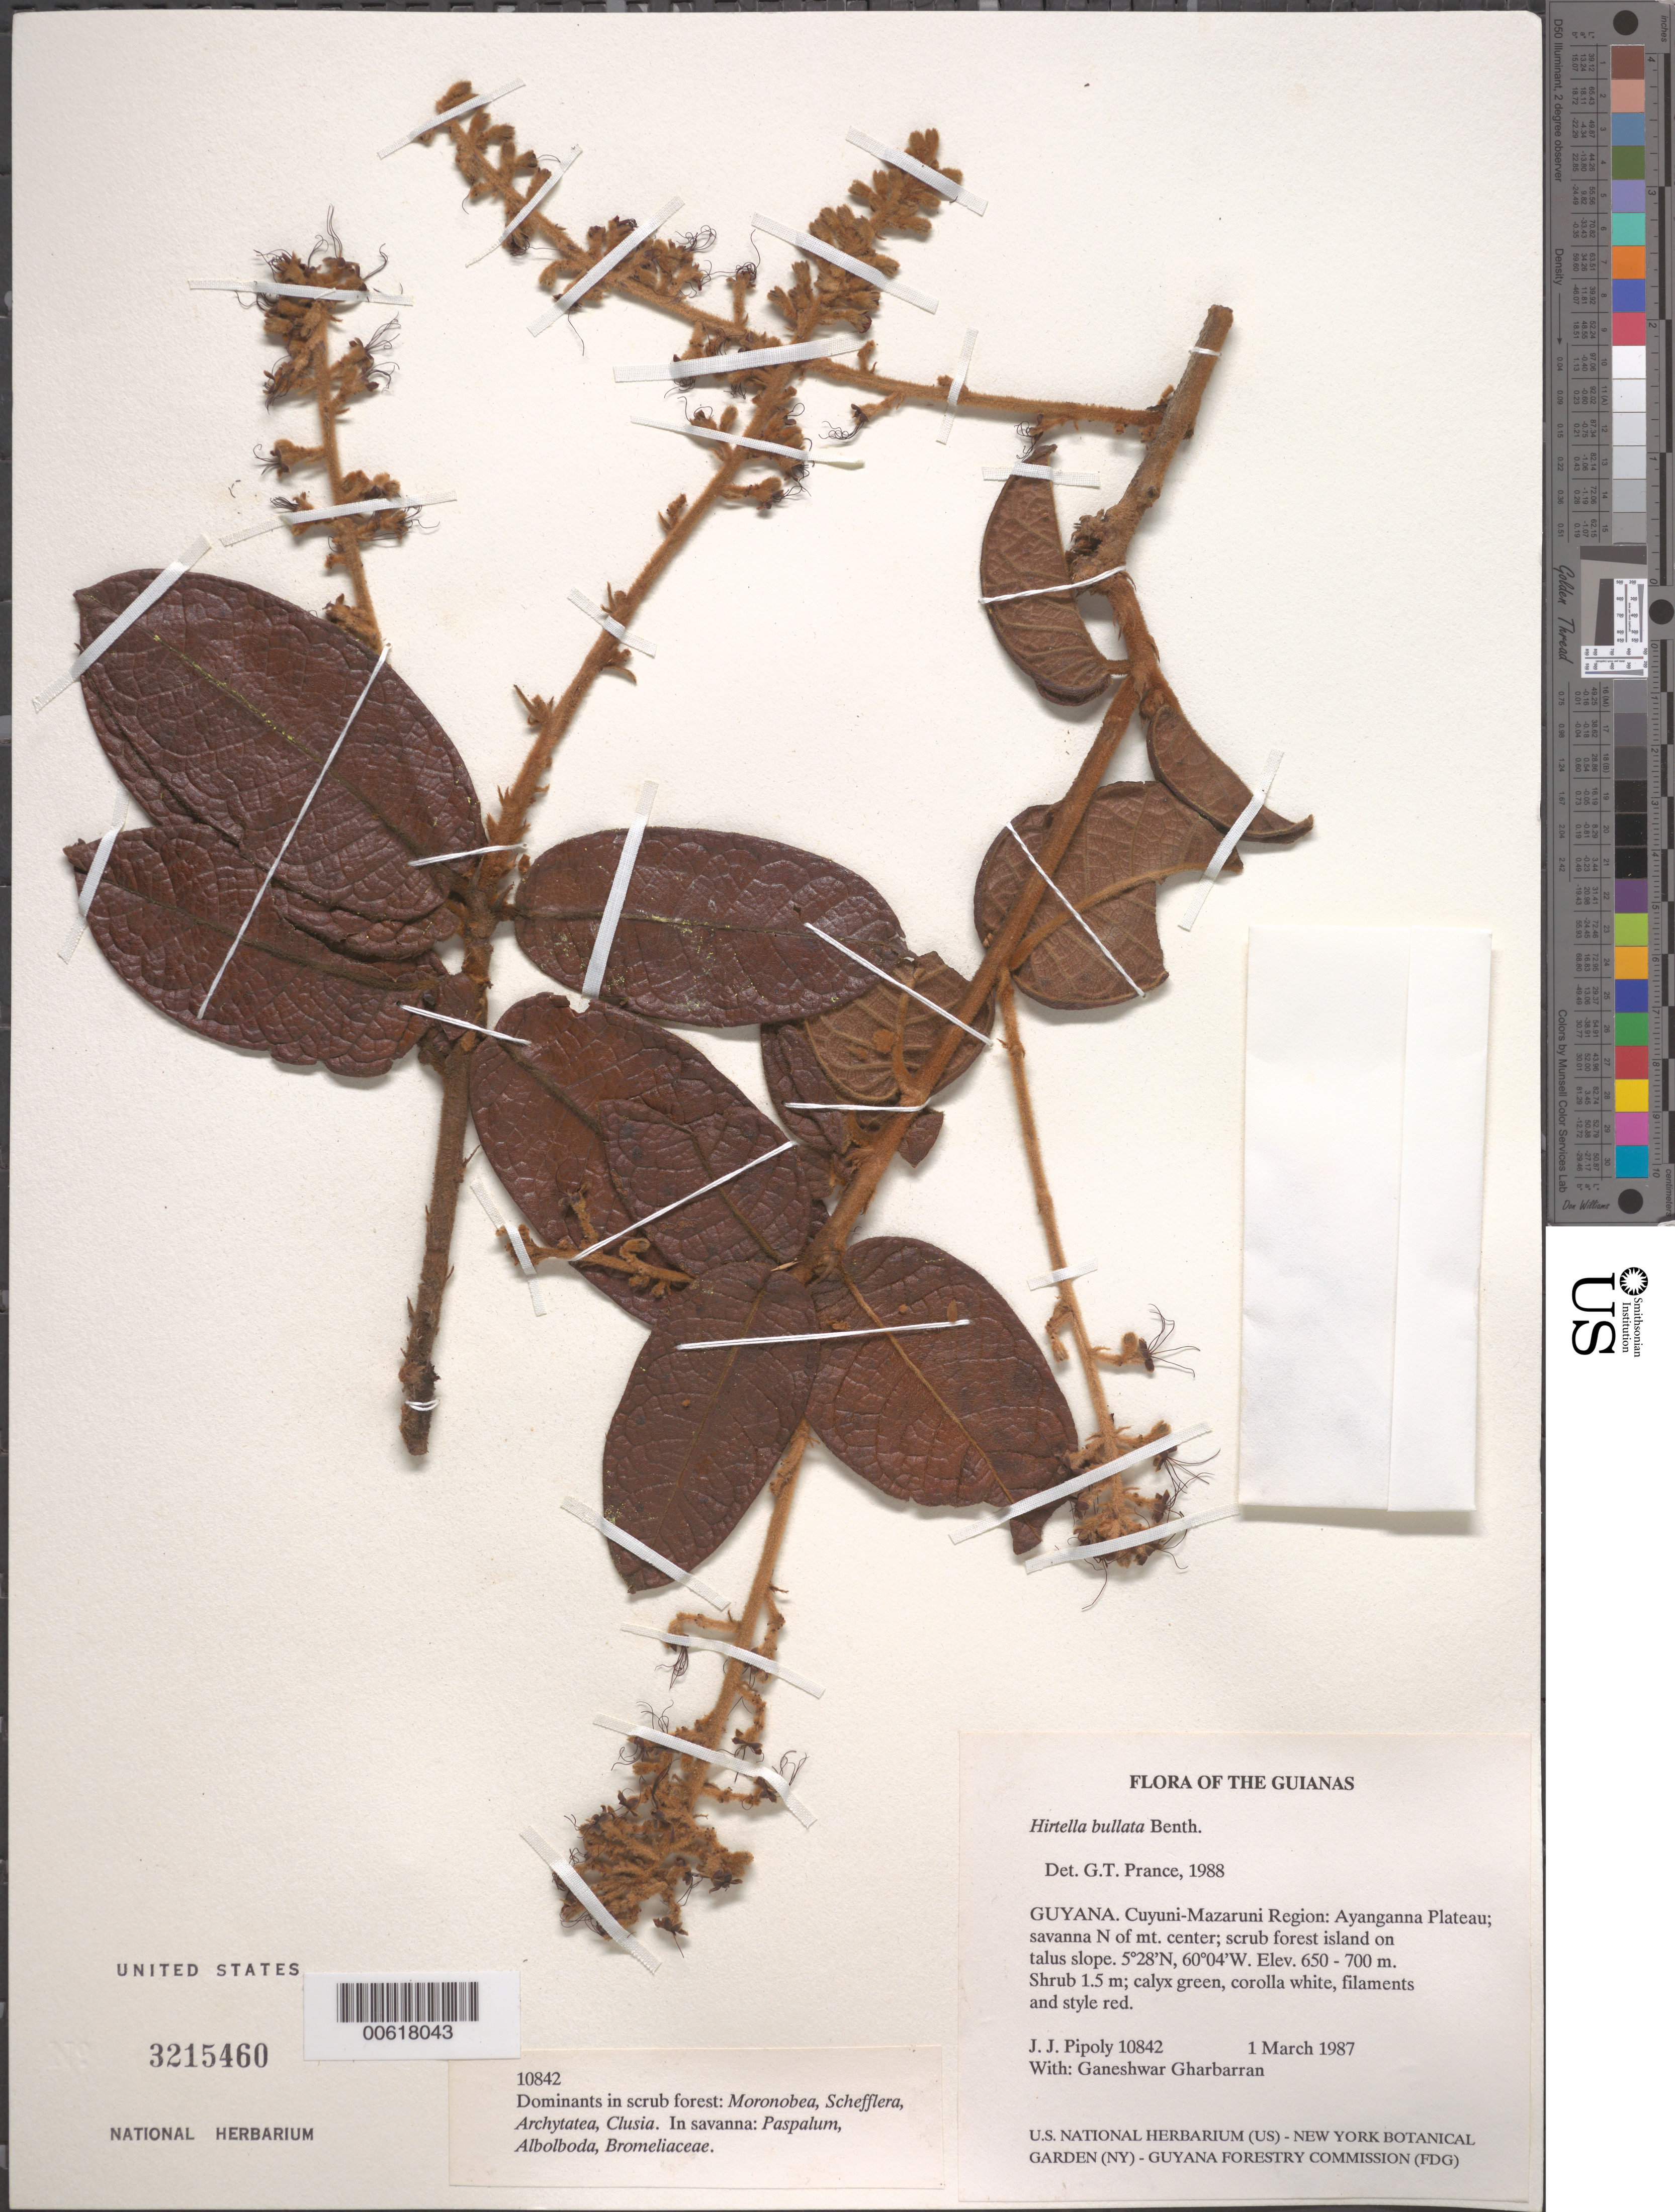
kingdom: Plantae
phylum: Tracheophyta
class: Magnoliopsida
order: Malpighiales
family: Chrysobalanaceae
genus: Hirtella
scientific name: Hirtella bullata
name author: Benth.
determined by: Prance, G. T.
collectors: J. J. Pipoly & G. Gharbarran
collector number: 10842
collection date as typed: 1 March 1987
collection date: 1987-03-01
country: Guyana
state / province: Cuyuni-Mazaruni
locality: Ayanganna Plateau, N of mountain center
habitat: Savanna with scrub forest island on talus slope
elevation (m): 650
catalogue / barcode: US 3215460